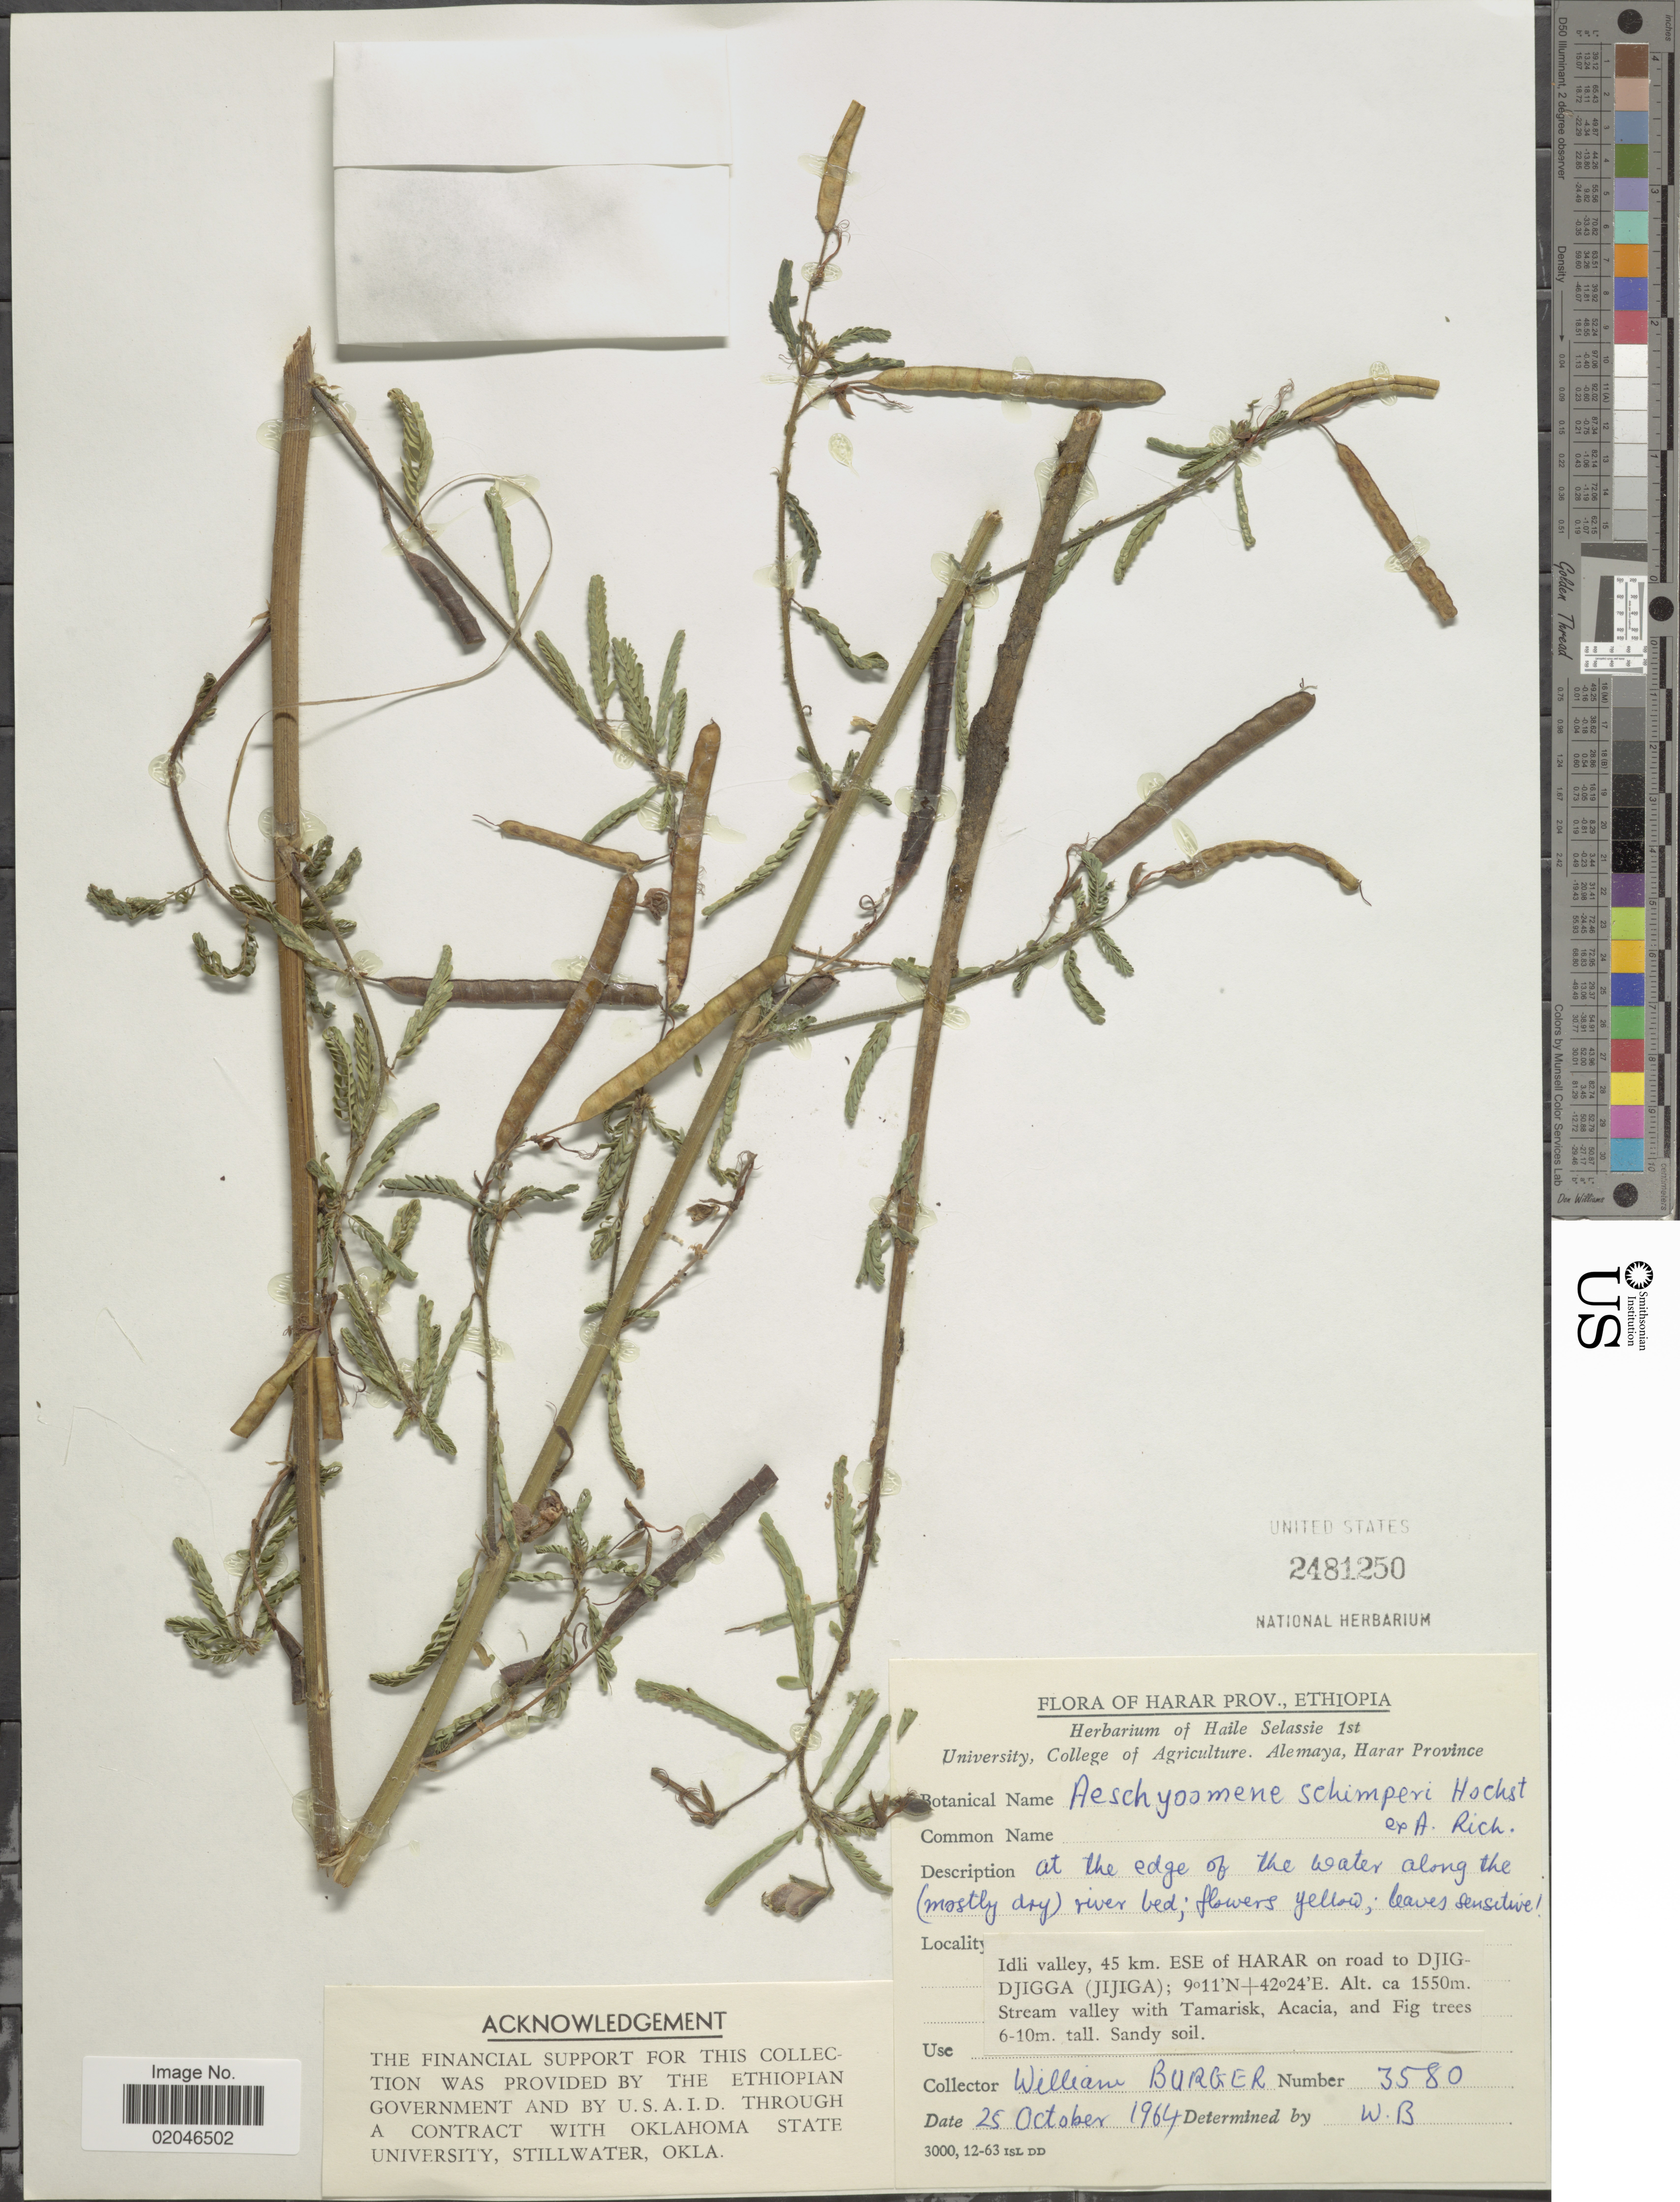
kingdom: Plantae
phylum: Tracheophyta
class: Magnoliopsida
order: Fabales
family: Fabaceae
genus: Aeschynomene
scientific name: Aeschynomene schimperi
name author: Hochst. ex A. Rich.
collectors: W. Burger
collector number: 3580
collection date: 1964-10-25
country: Ethiopia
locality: Harar Prov. Idli valley, 45 km. ESE of Harar on road to Djig-Djigga (Jijiga)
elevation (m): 1550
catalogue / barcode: US 2481250